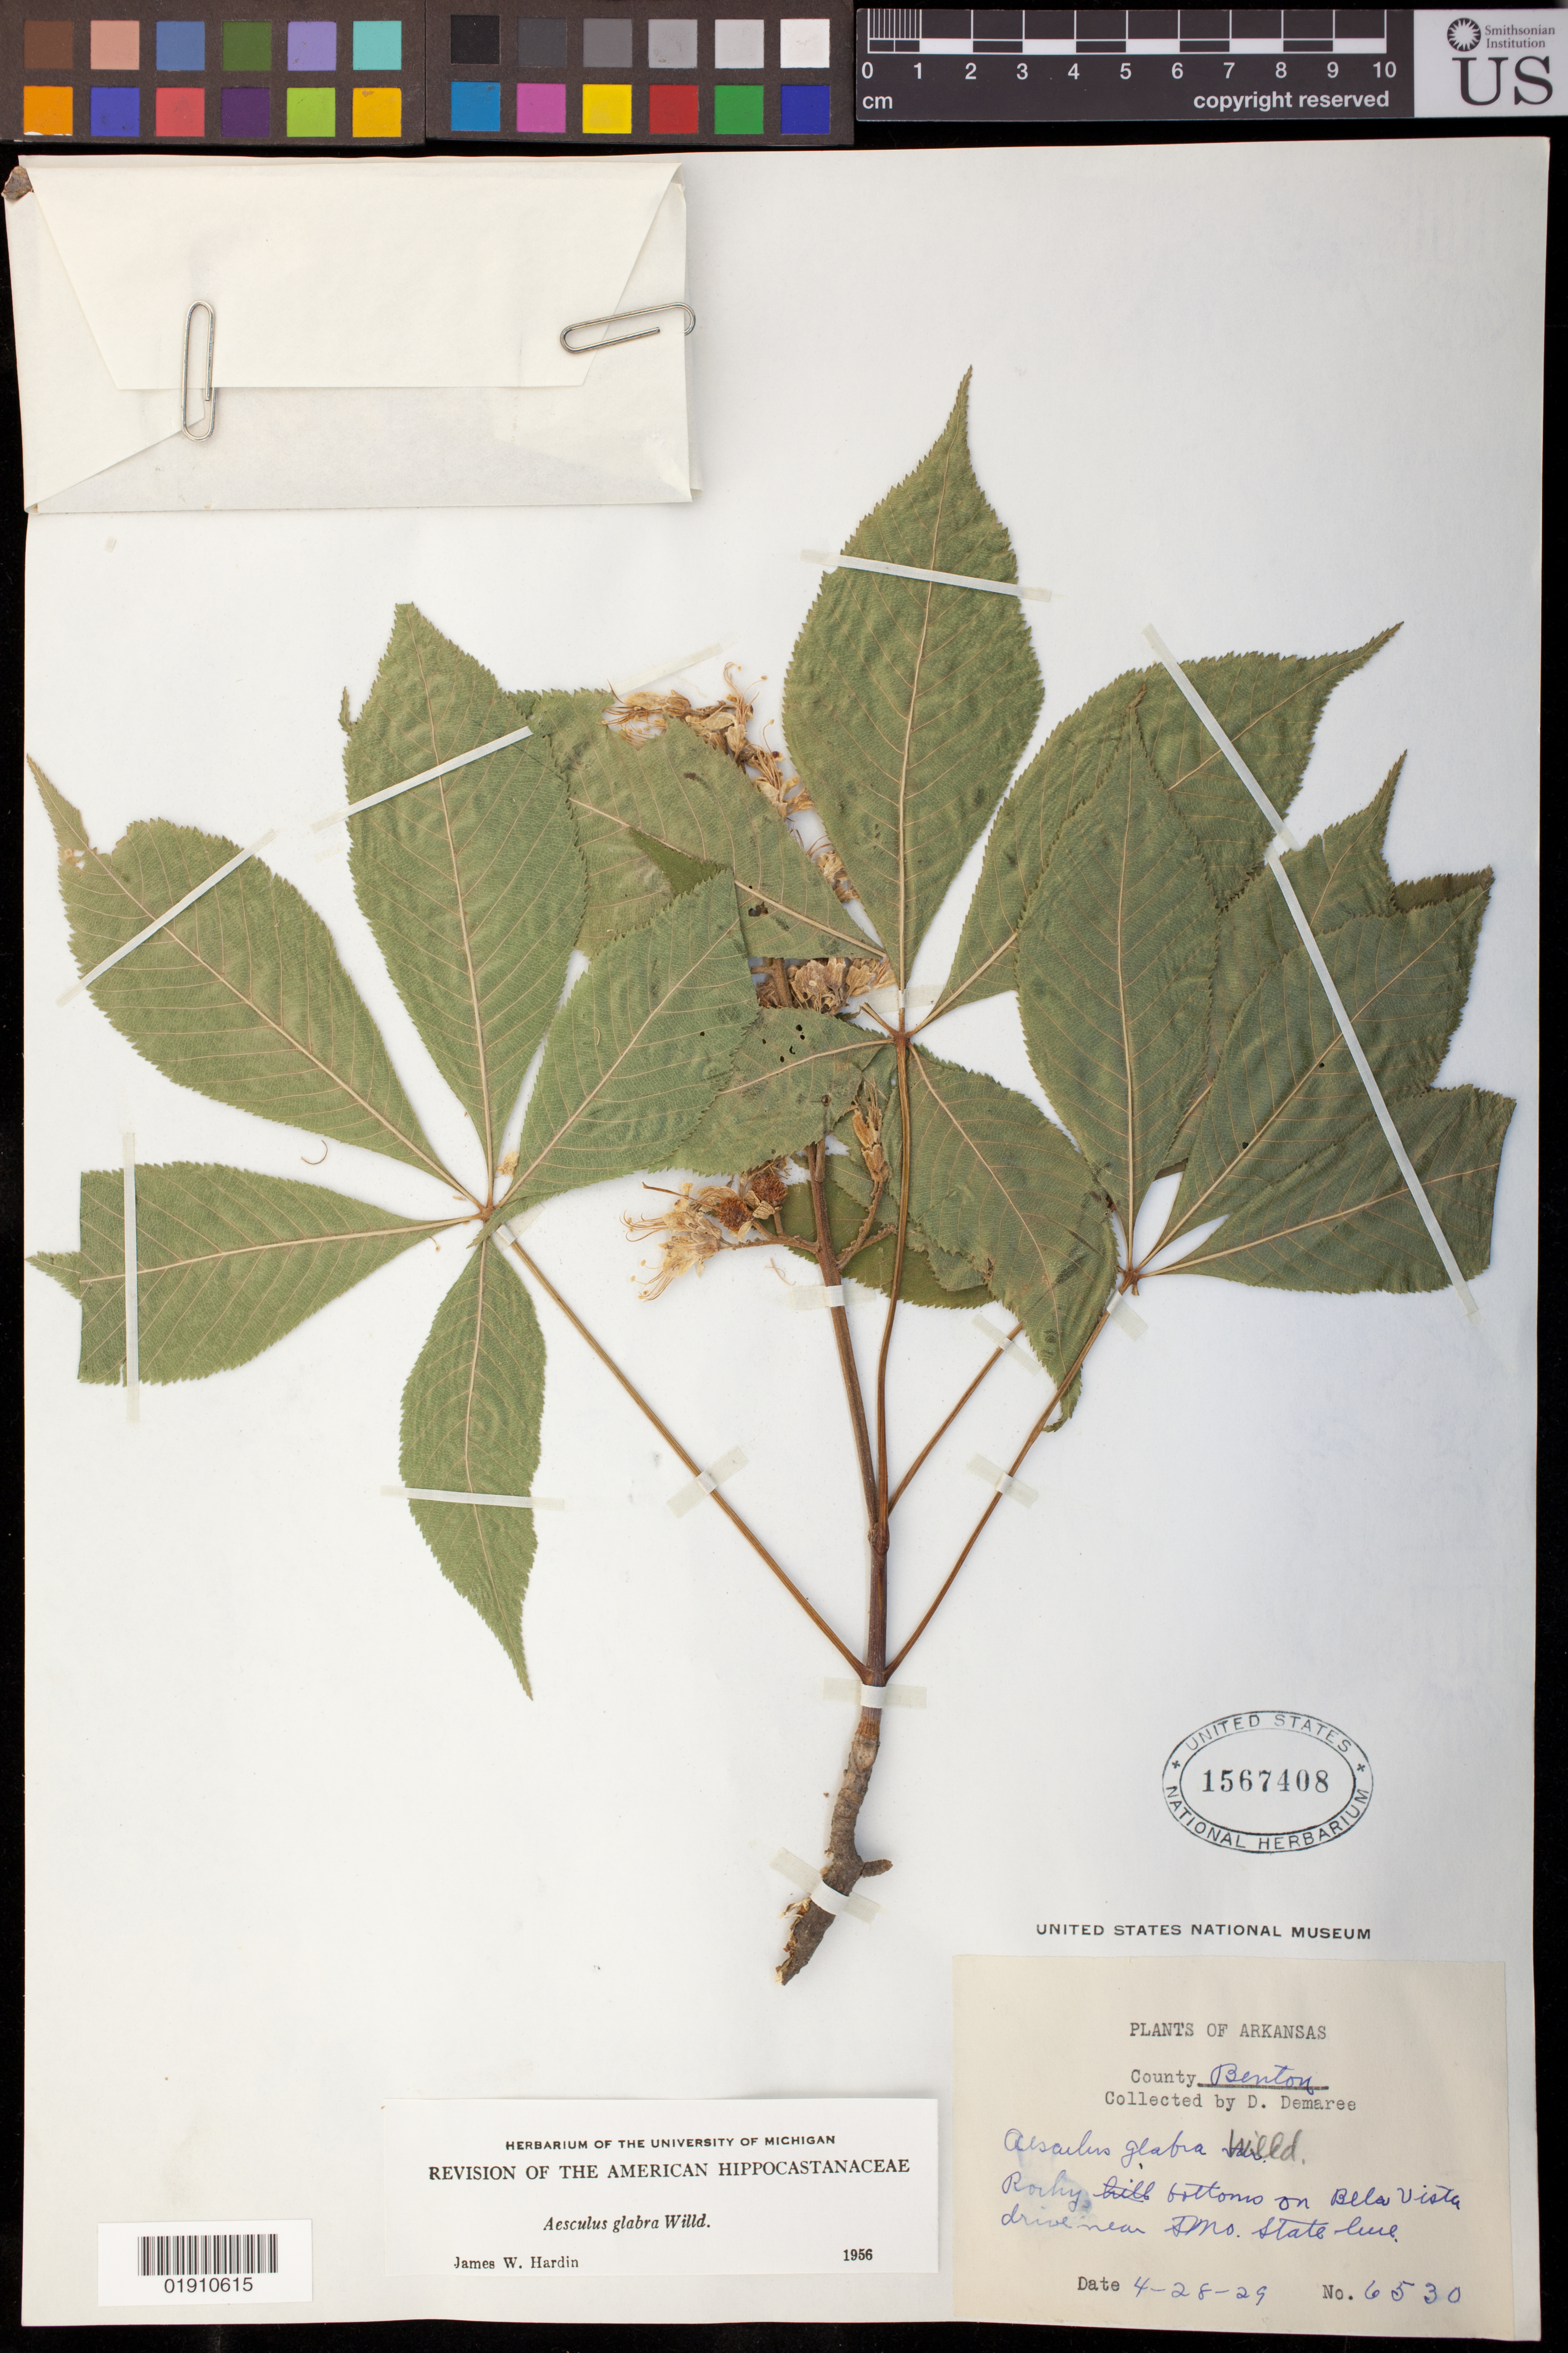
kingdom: Plantae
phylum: Tracheophyta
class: Magnoliopsida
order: Sapindales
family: Sapindaceae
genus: Aesculus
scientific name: Aesculus glabra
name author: Willd.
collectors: D. Demaree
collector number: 6530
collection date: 1929-04-28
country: United States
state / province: Arkansas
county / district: Benton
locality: Rocky bottoms on Bela Vista drive near ; State line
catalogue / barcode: US 1567408